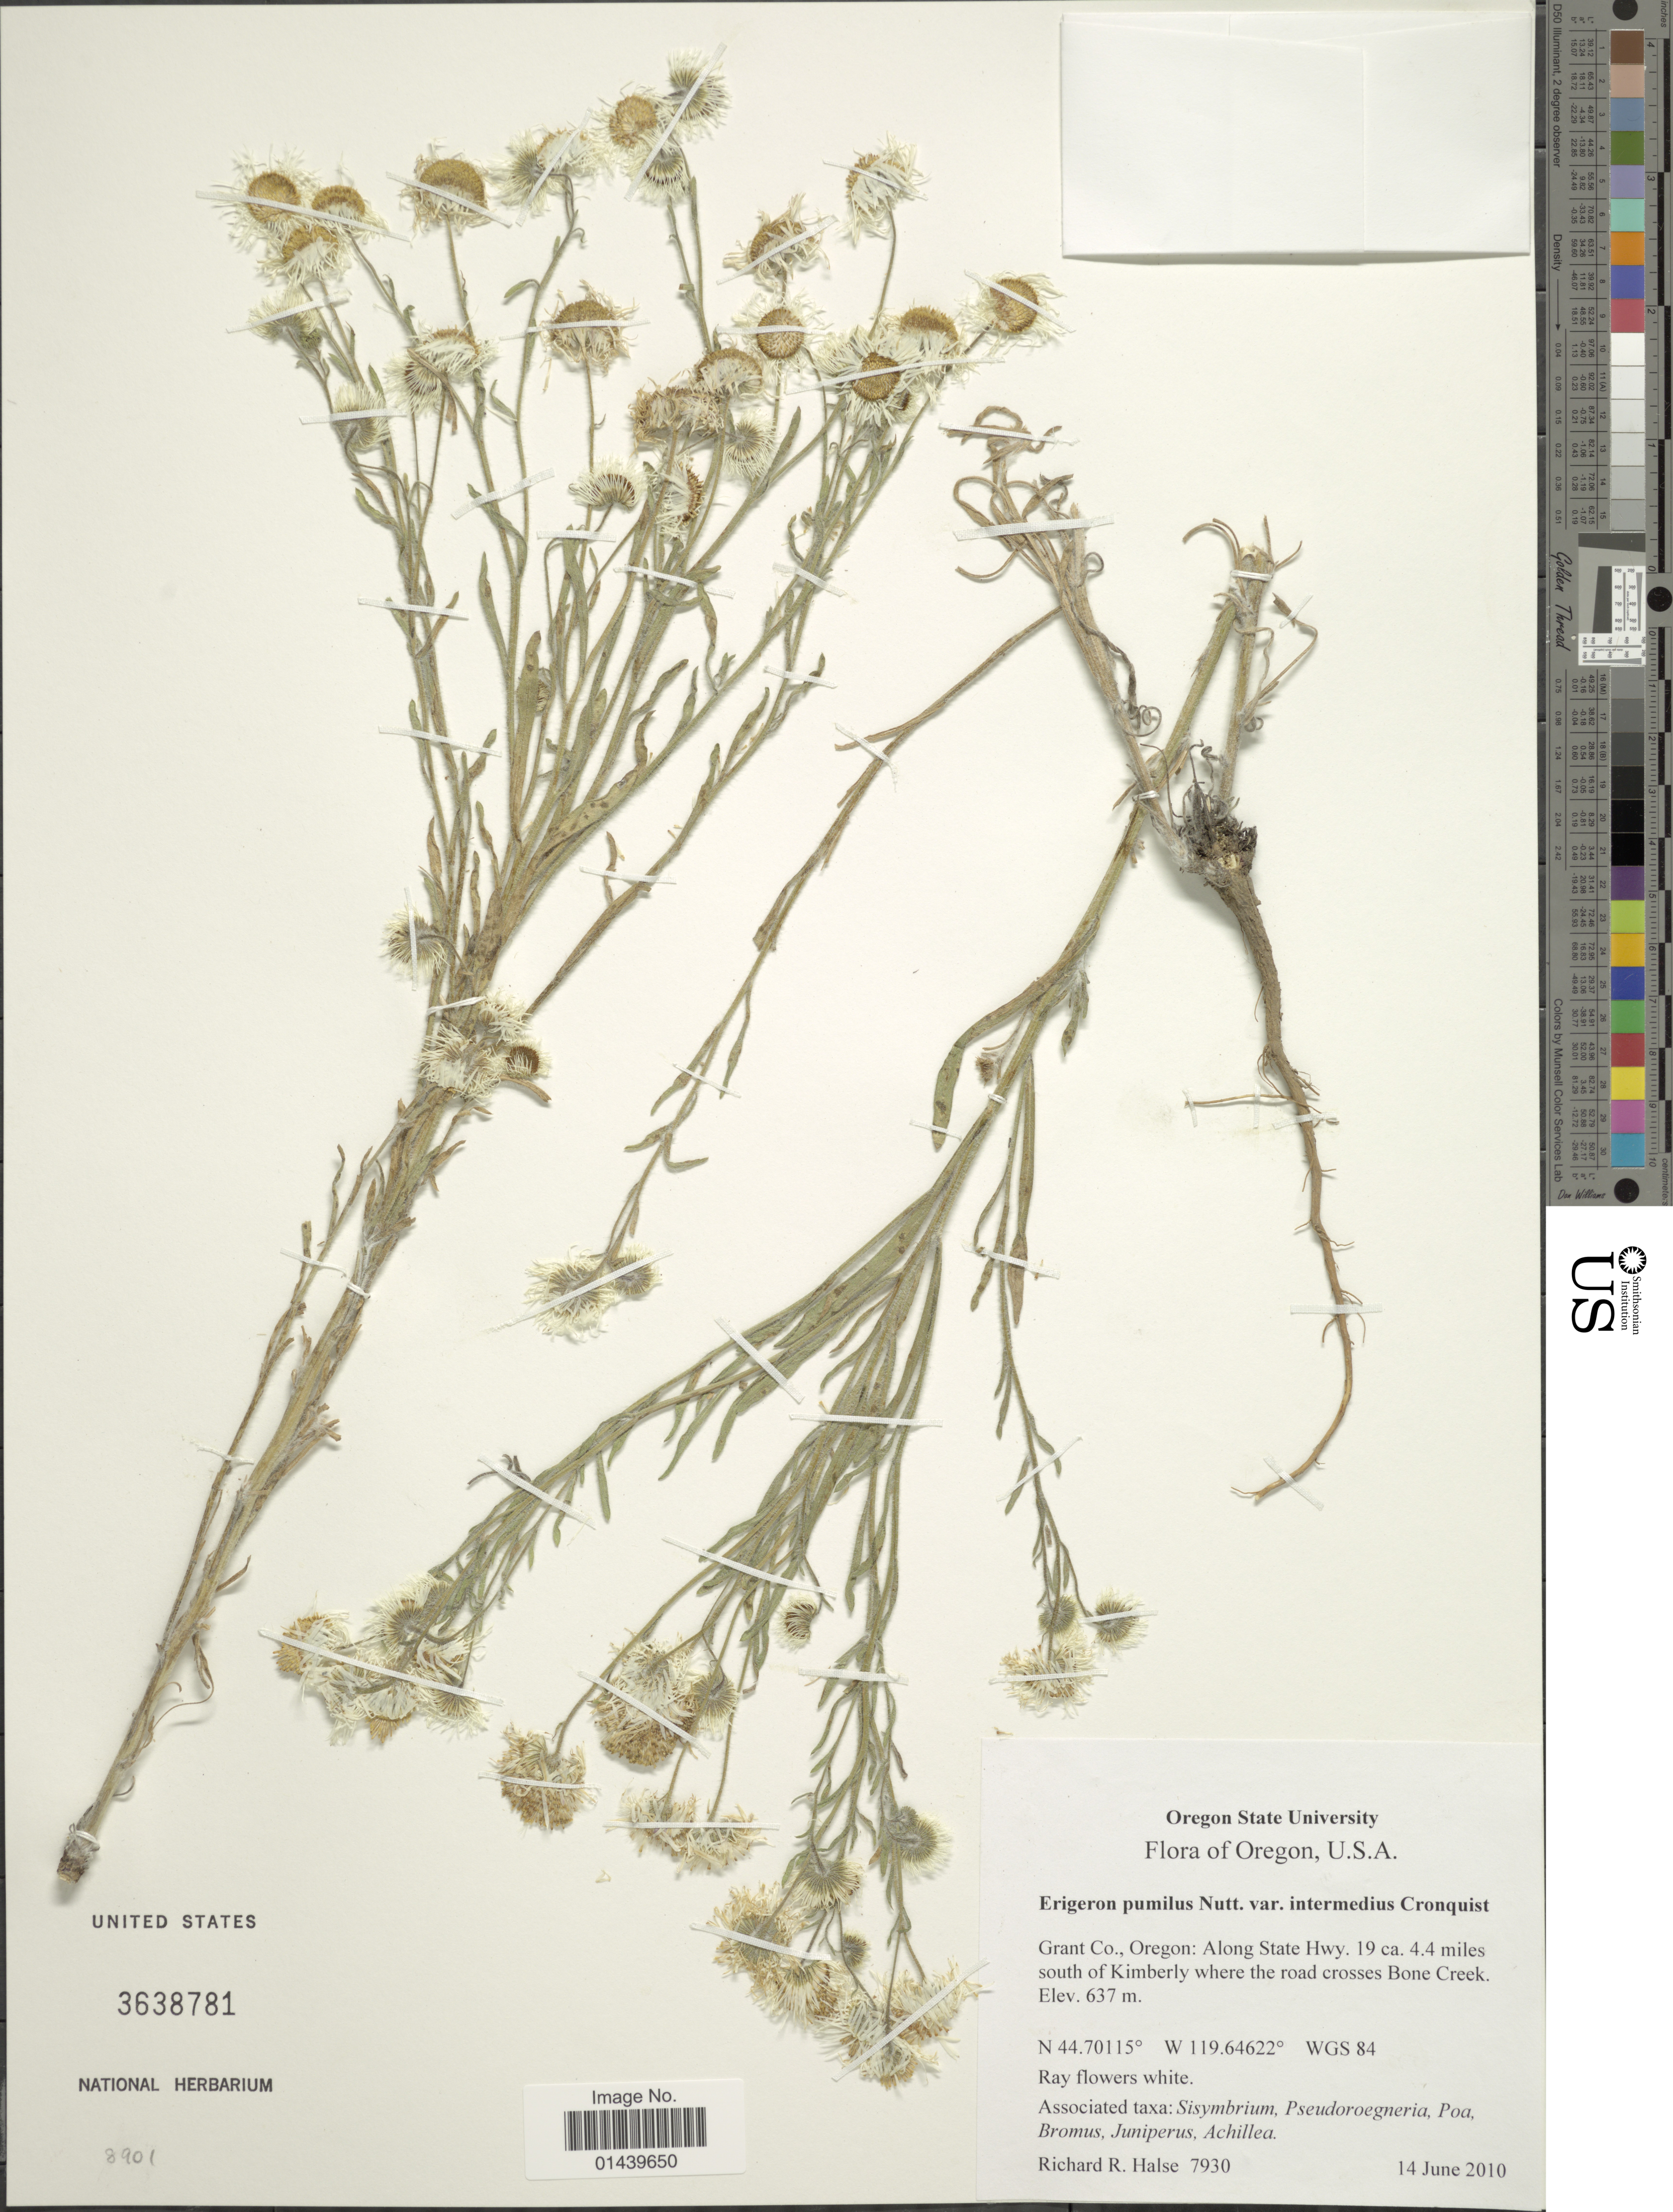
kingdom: Plantae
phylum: Tracheophyta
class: Magnoliopsida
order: Asterales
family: Asteraceae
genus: Erigeron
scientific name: Erigeron pumilus subsp. intermedius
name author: Cronq.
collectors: R. Halse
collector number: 7930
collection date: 2010-06-14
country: United States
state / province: Oregon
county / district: Grant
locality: U.S.A. Grant Co., Oregon: Along State Hwy. 19 ca. 4.4 miles south of Kimberly where the road crosses Bone Creek. WGS 84.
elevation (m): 637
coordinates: N, W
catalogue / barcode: US 3638781